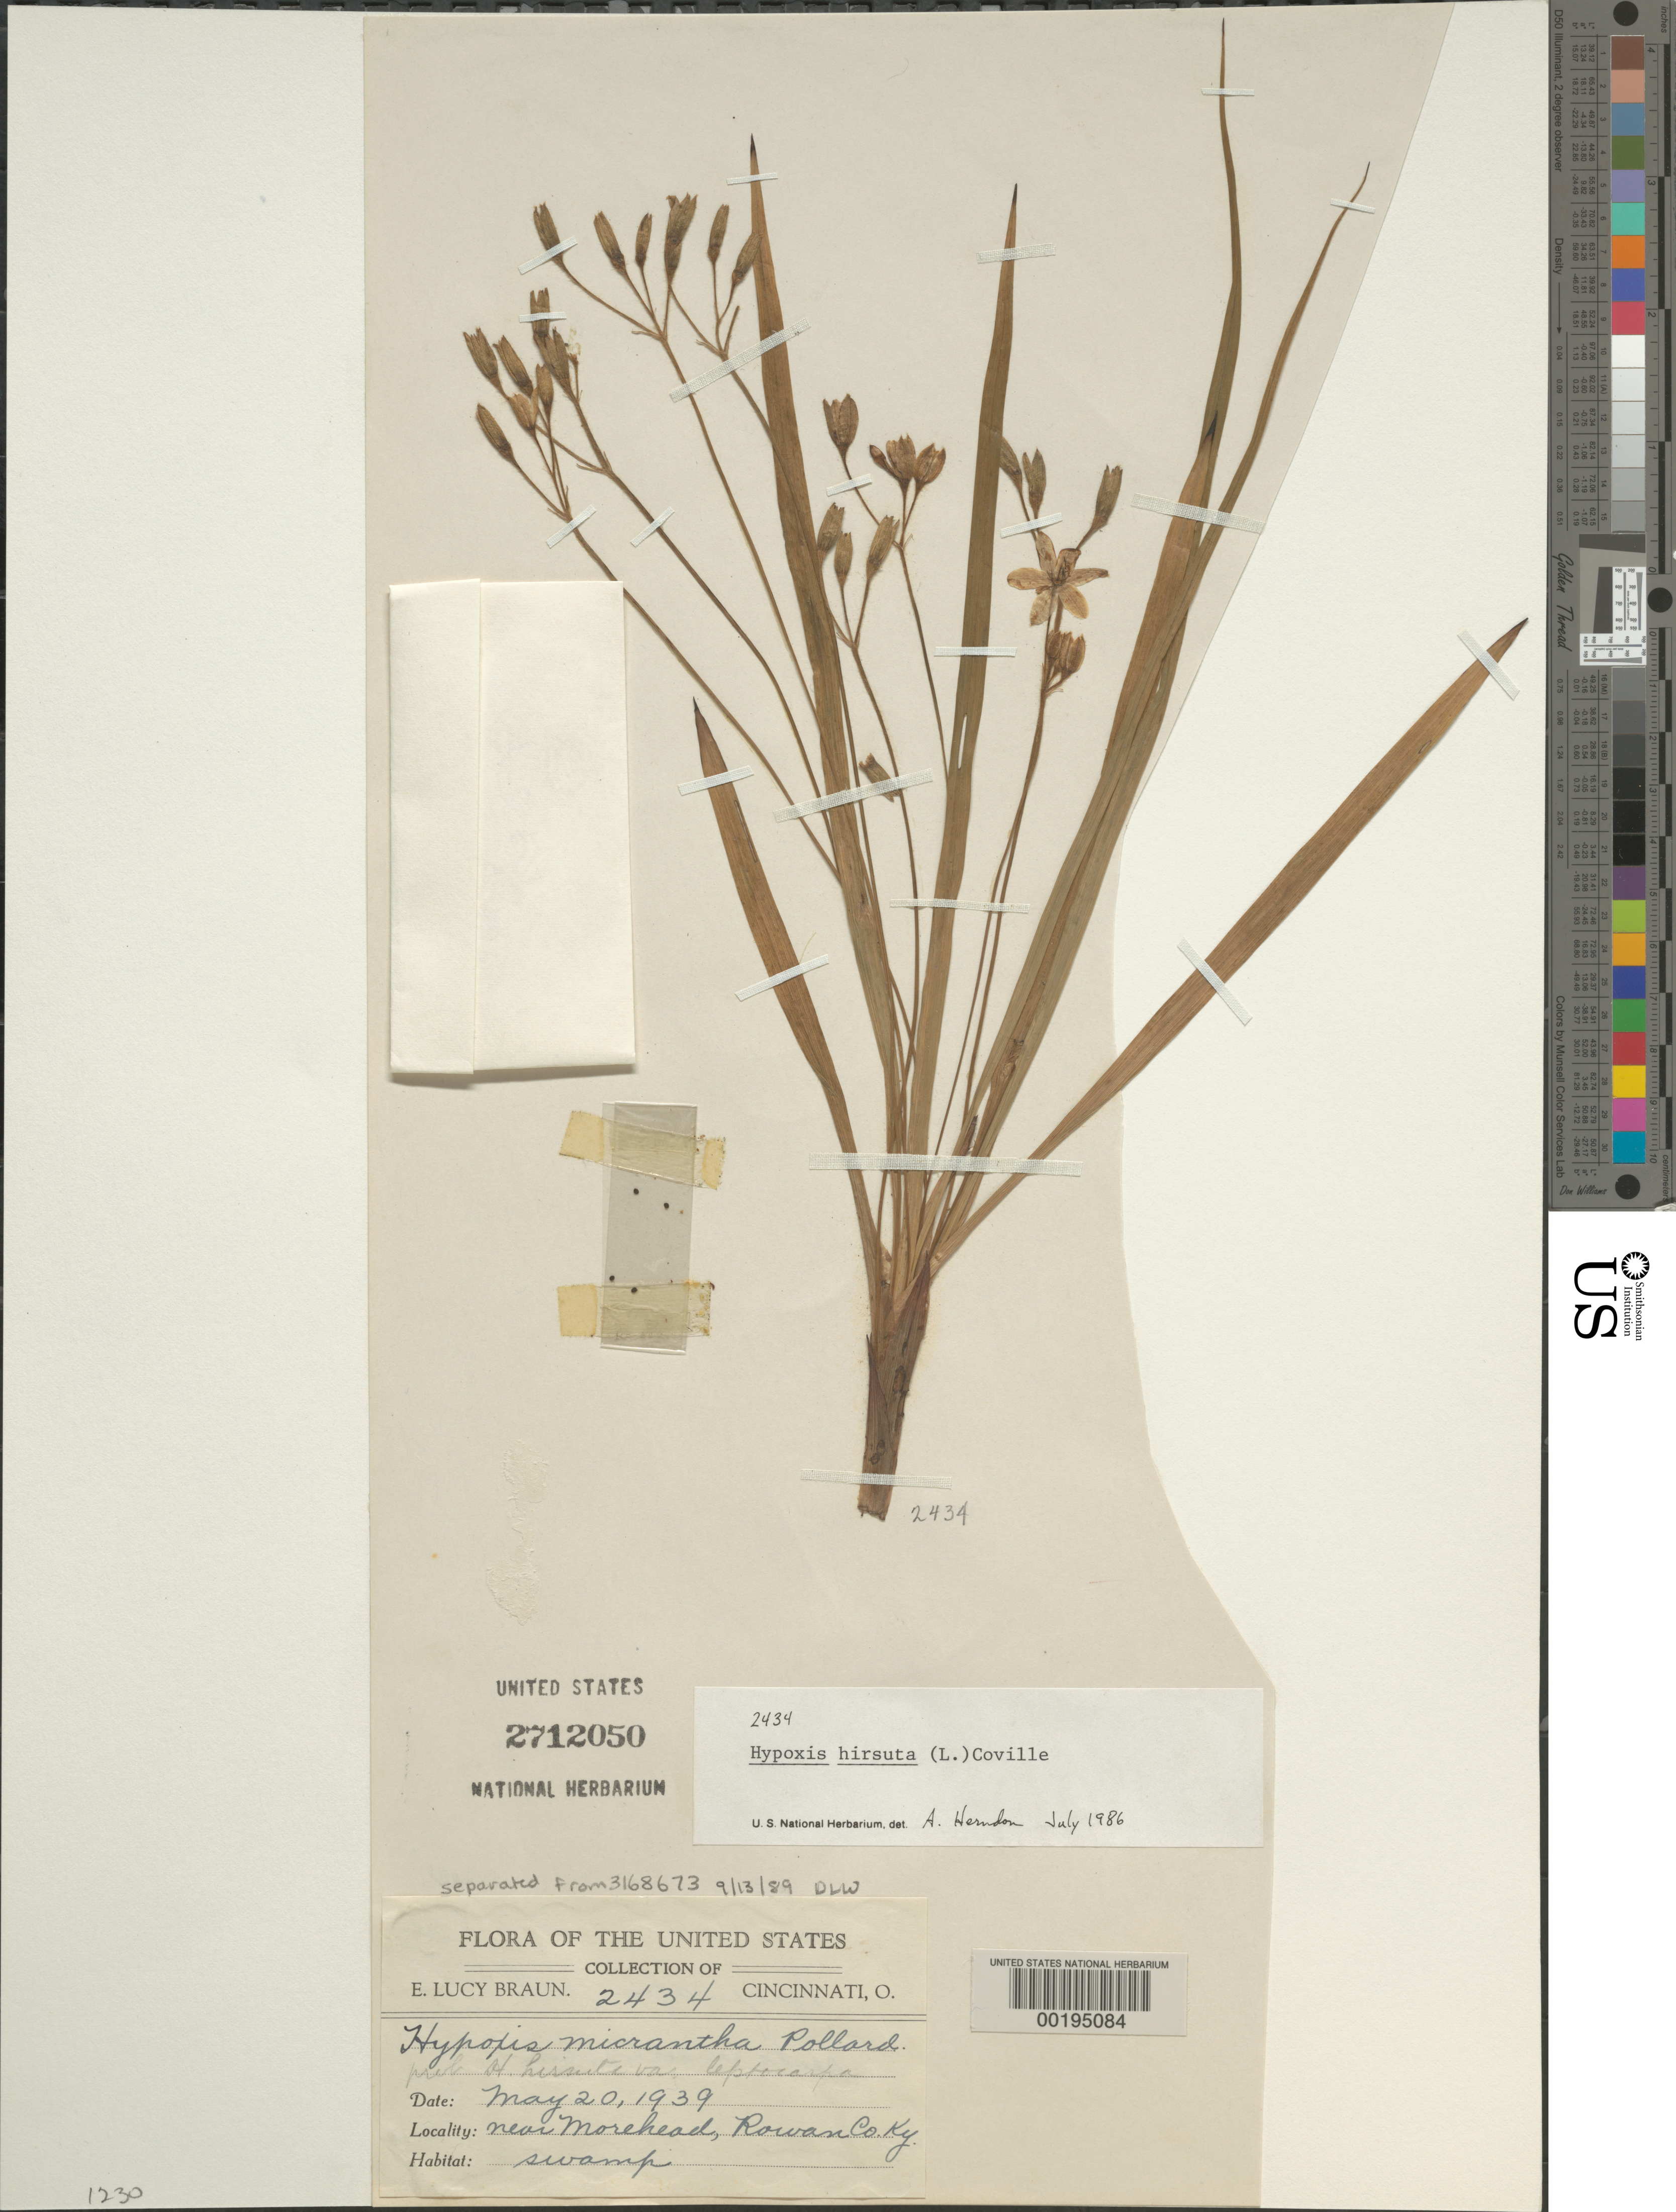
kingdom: Plantae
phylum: Tracheophyta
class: Liliopsida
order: Asparagales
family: Hypoxidaceae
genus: Hypoxis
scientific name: Hypoxis hirsuta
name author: (L.) Coville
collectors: E. L. Braun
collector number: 2434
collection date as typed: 20 May 1939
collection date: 1939-05-20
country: United States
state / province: Kentucky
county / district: Rowan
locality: Near morehead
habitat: Swamp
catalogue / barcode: US 2712050